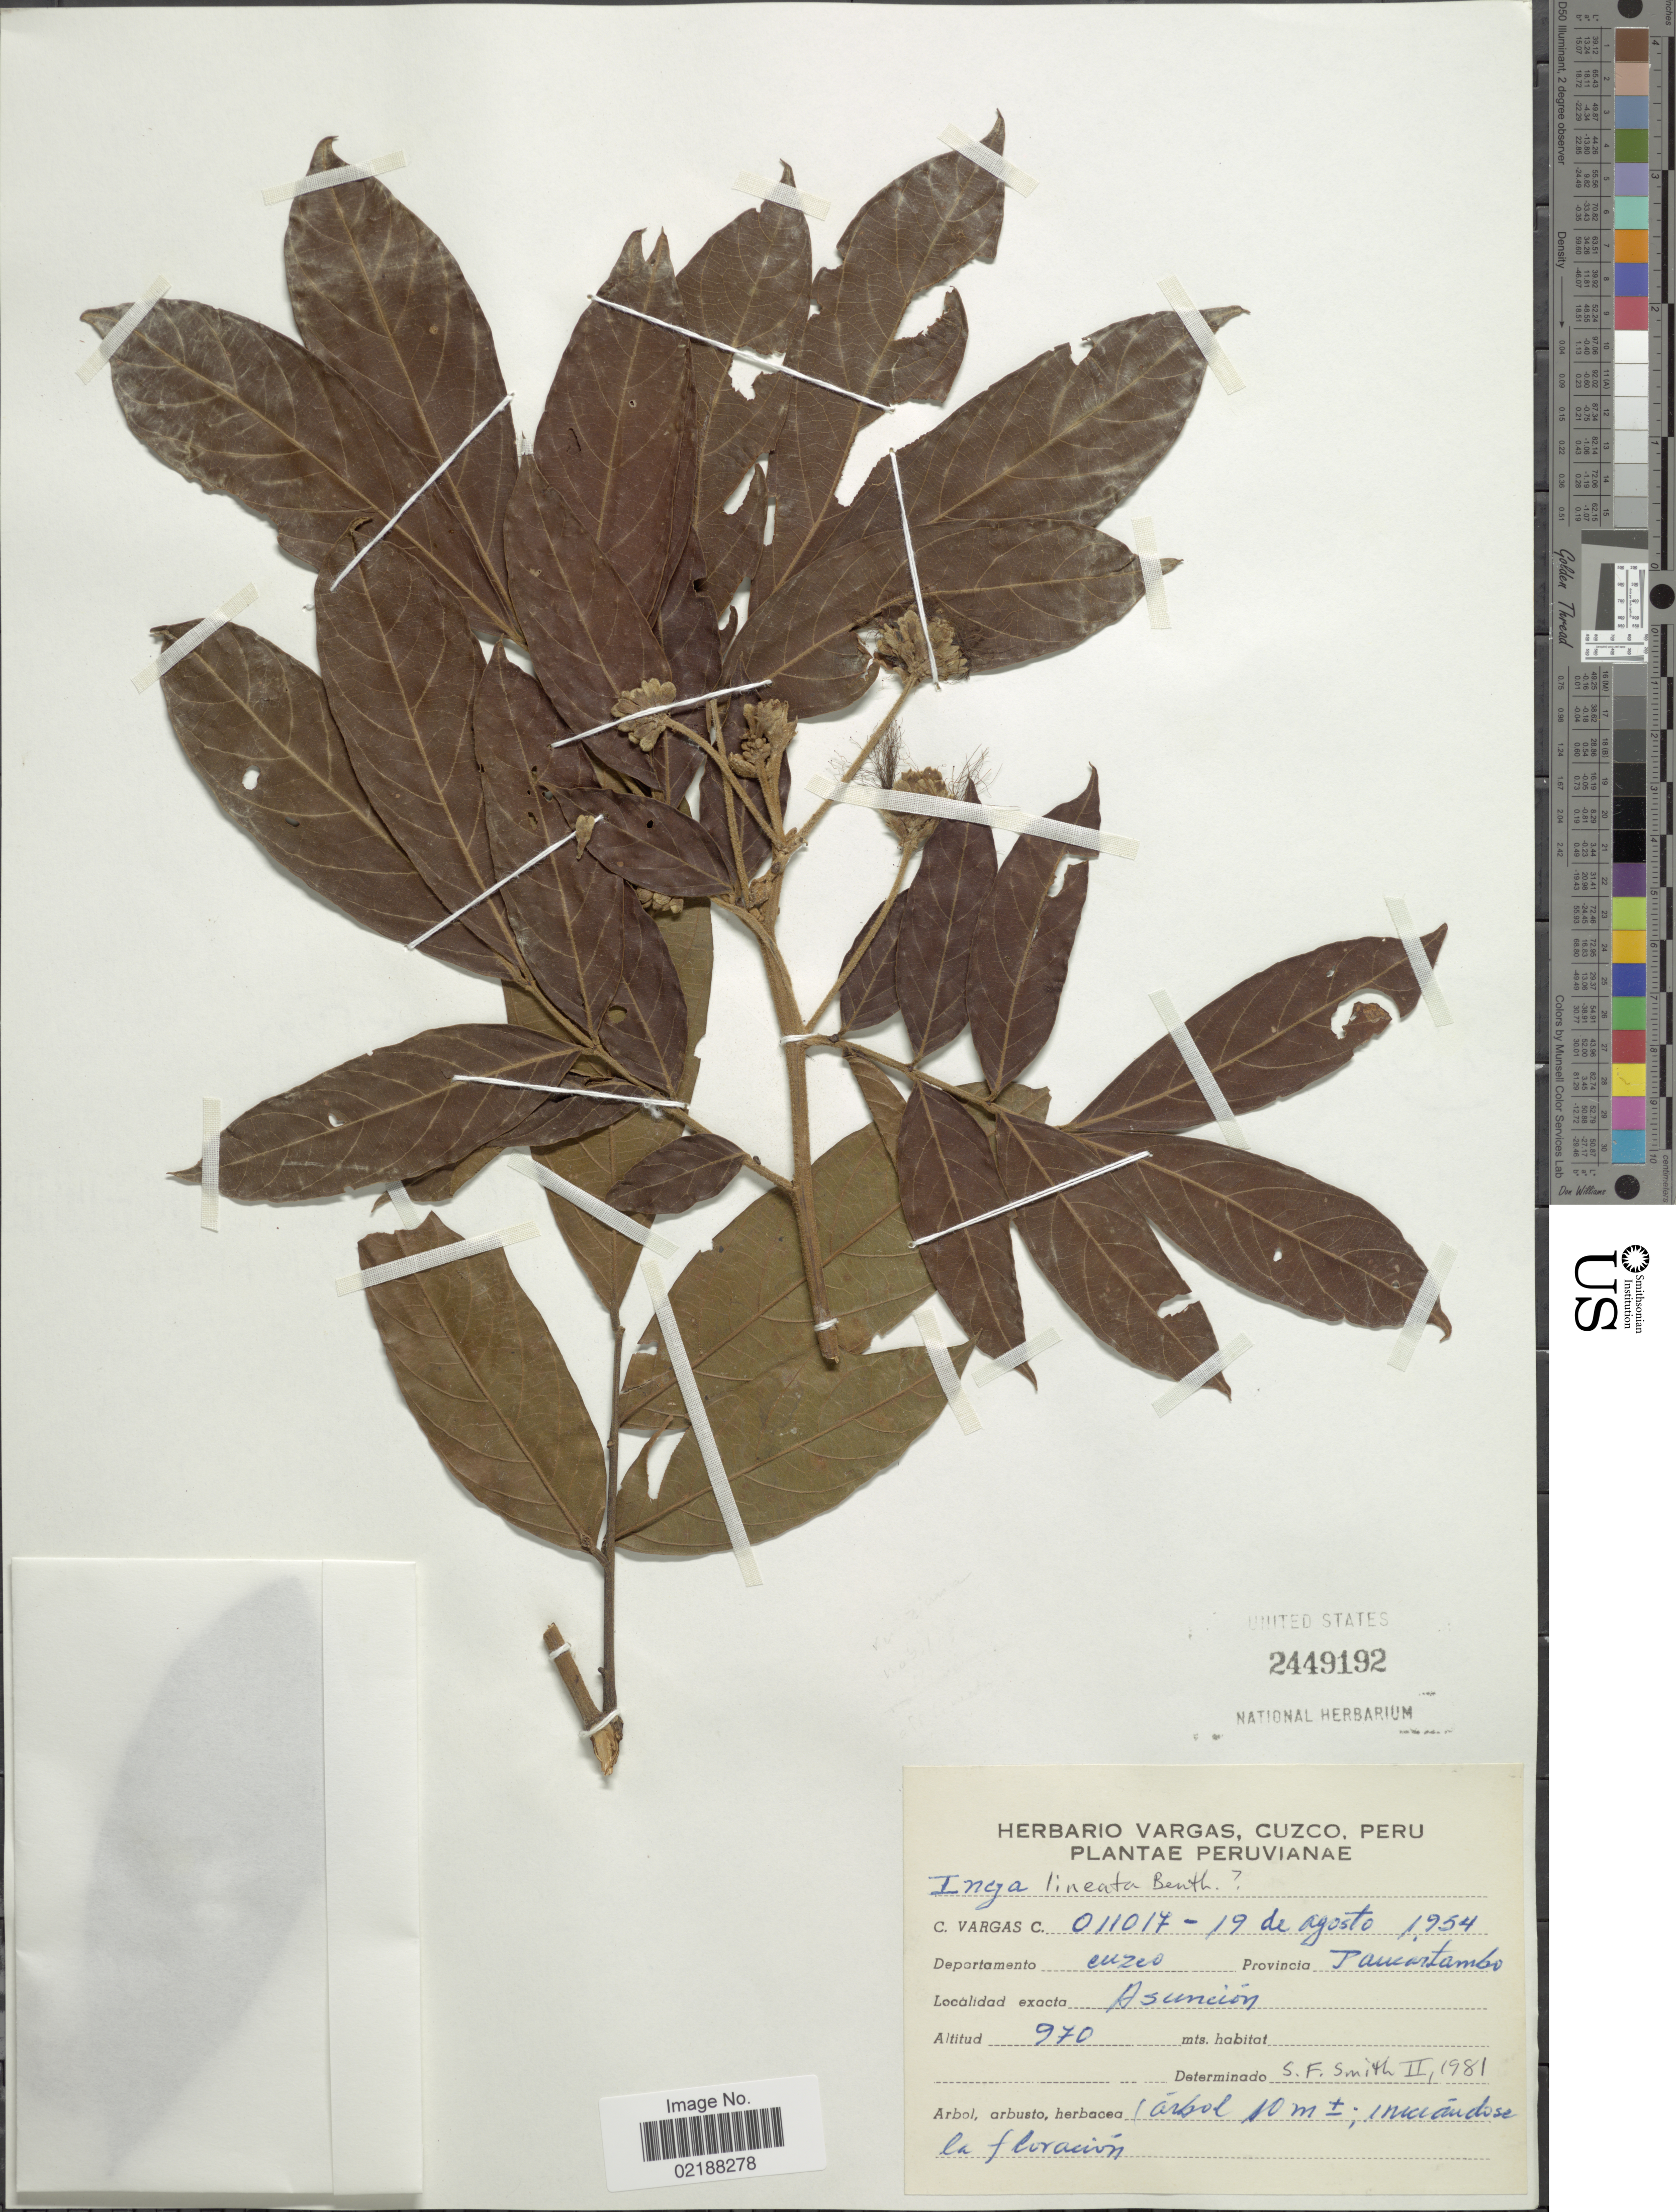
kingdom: Plantae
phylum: Tracheophyta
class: Magnoliopsida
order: Fabales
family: Fabaceae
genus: Inga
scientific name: Inga lineata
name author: Benth.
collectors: C. Vargas Calderón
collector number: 011017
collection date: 1954-08-19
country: Peru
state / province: Cusco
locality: Provincia Paucartambo, Asuncion.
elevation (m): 970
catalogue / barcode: US 2449192